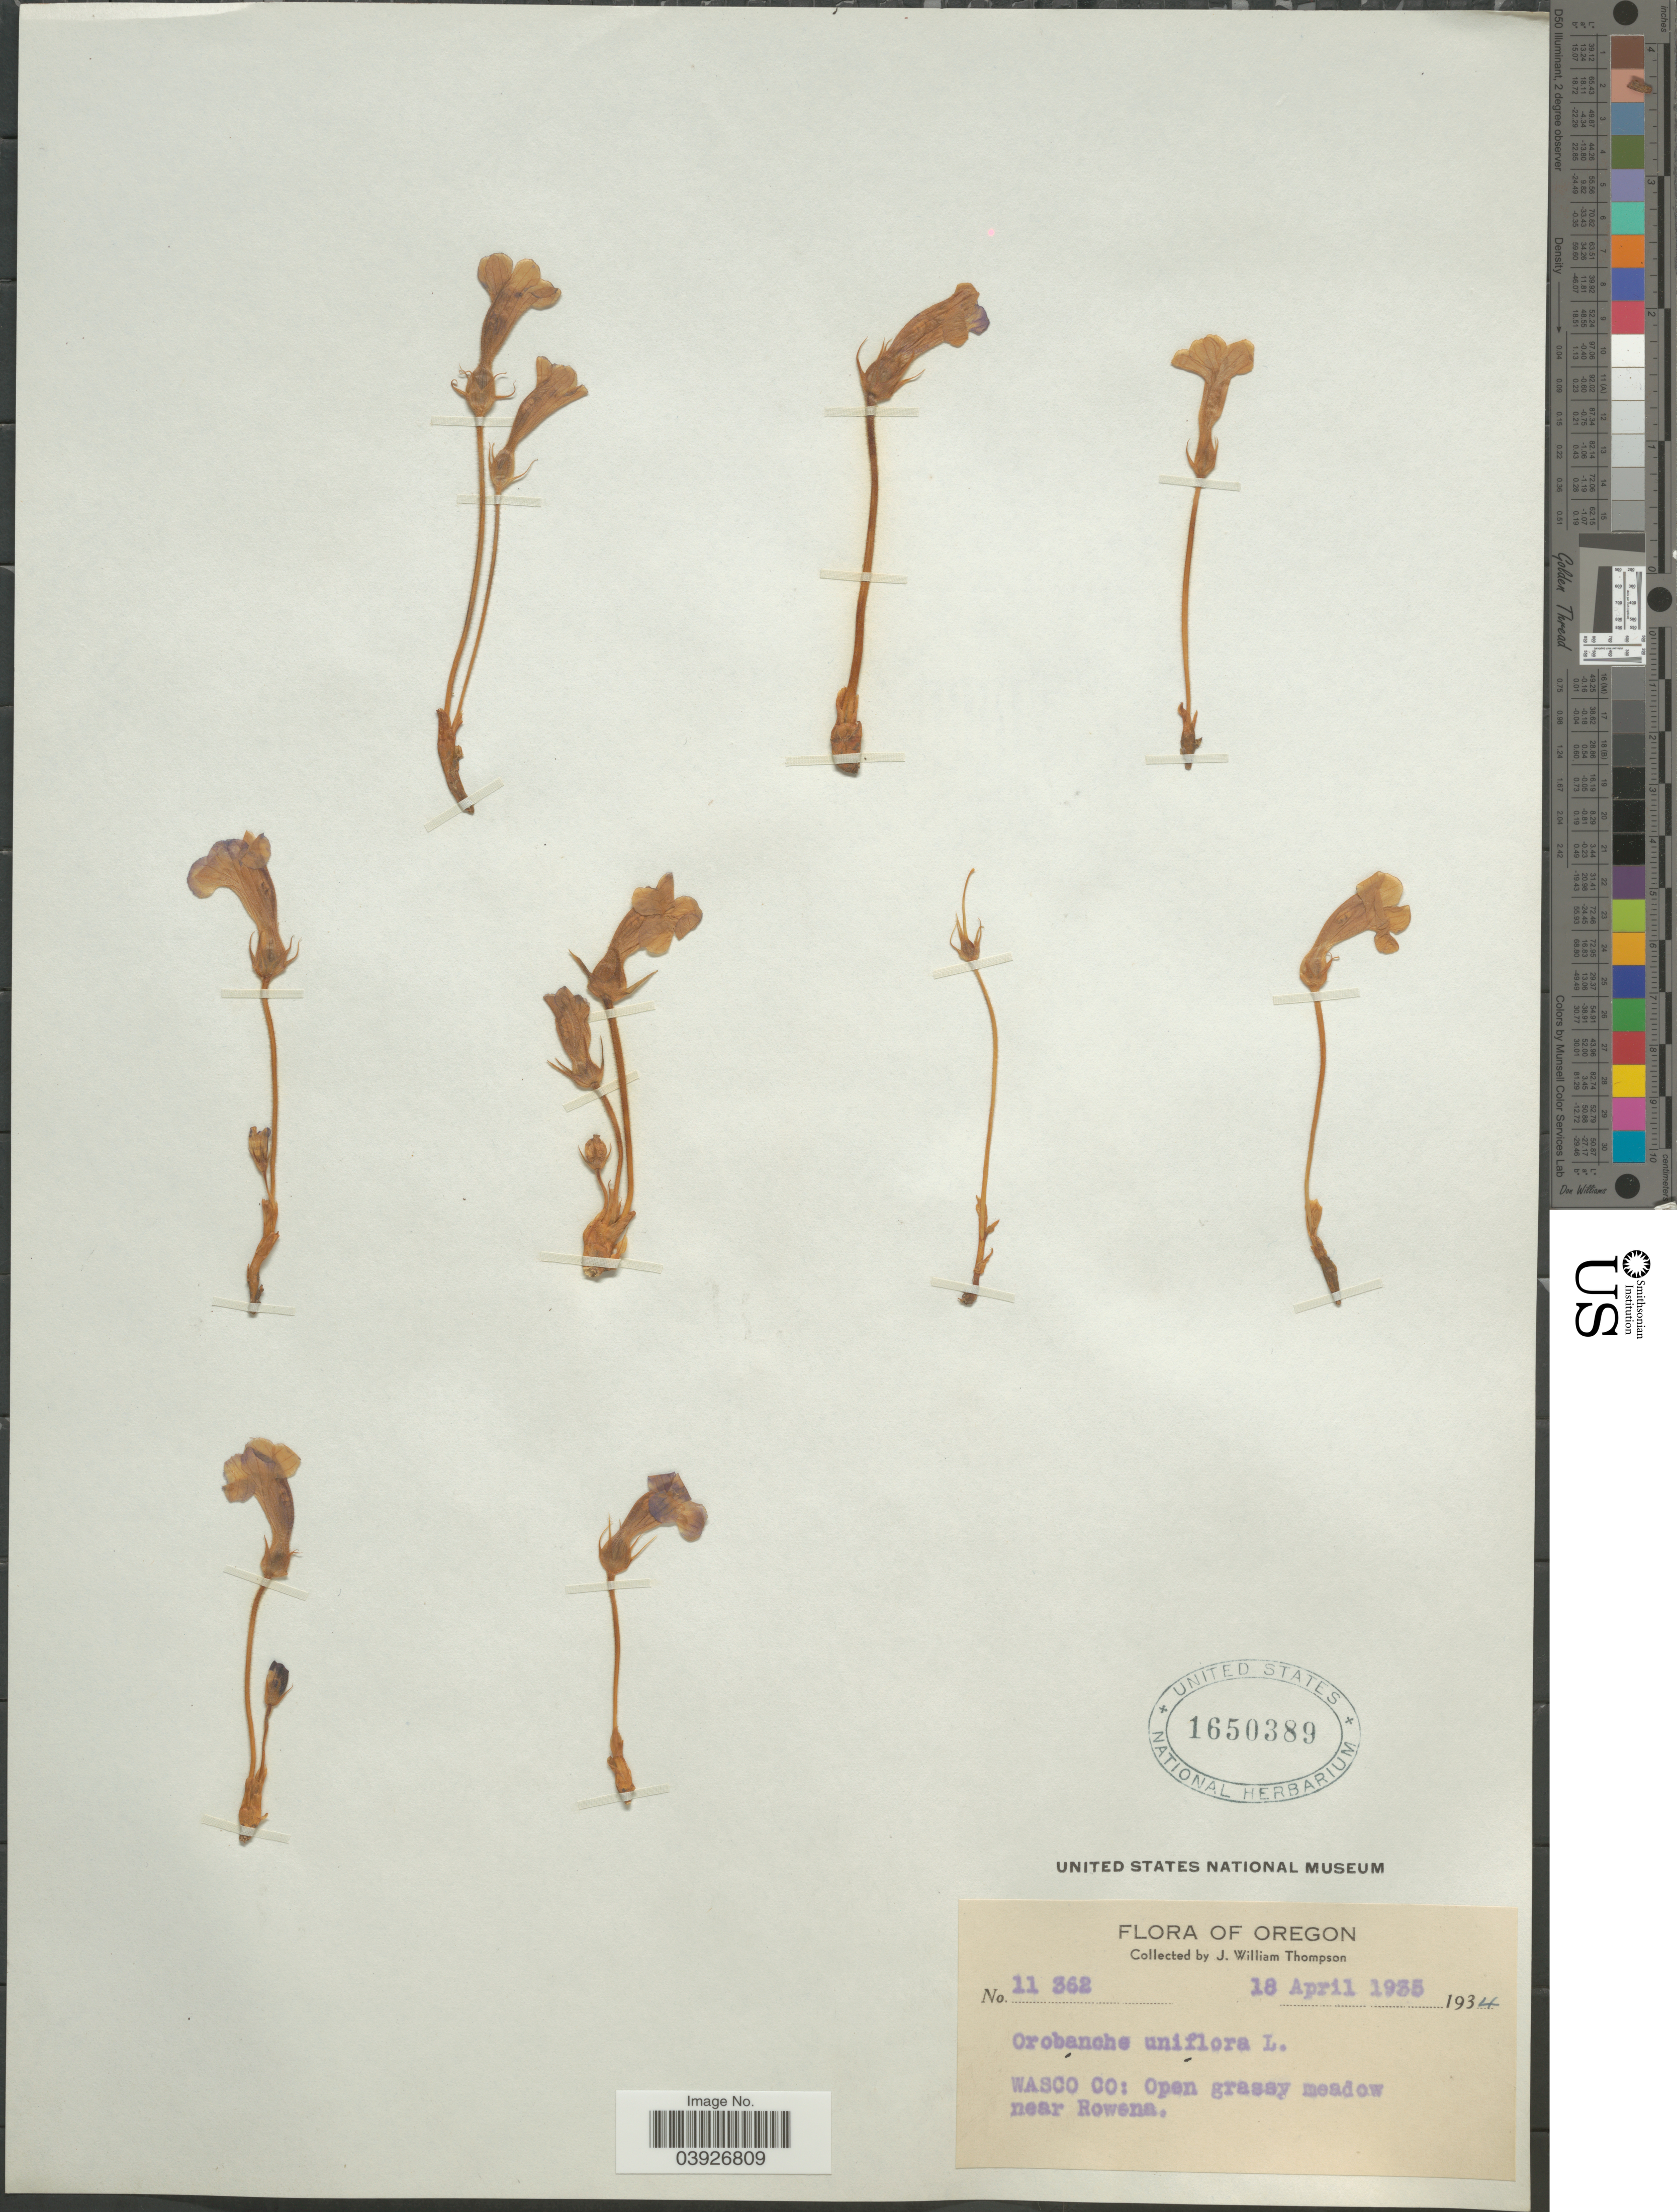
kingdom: Plantae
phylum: Tracheophyta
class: Magnoliopsida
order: Lamiales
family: Orobanchaceae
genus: Aphyllon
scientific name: Aphyllon uniflorum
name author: A. Gray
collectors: J. W. Thompson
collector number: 11362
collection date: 1935-04-18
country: United States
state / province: Oregon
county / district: Wasco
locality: Wasco Co: Open grassy meadow near Rowena.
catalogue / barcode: US 1650389